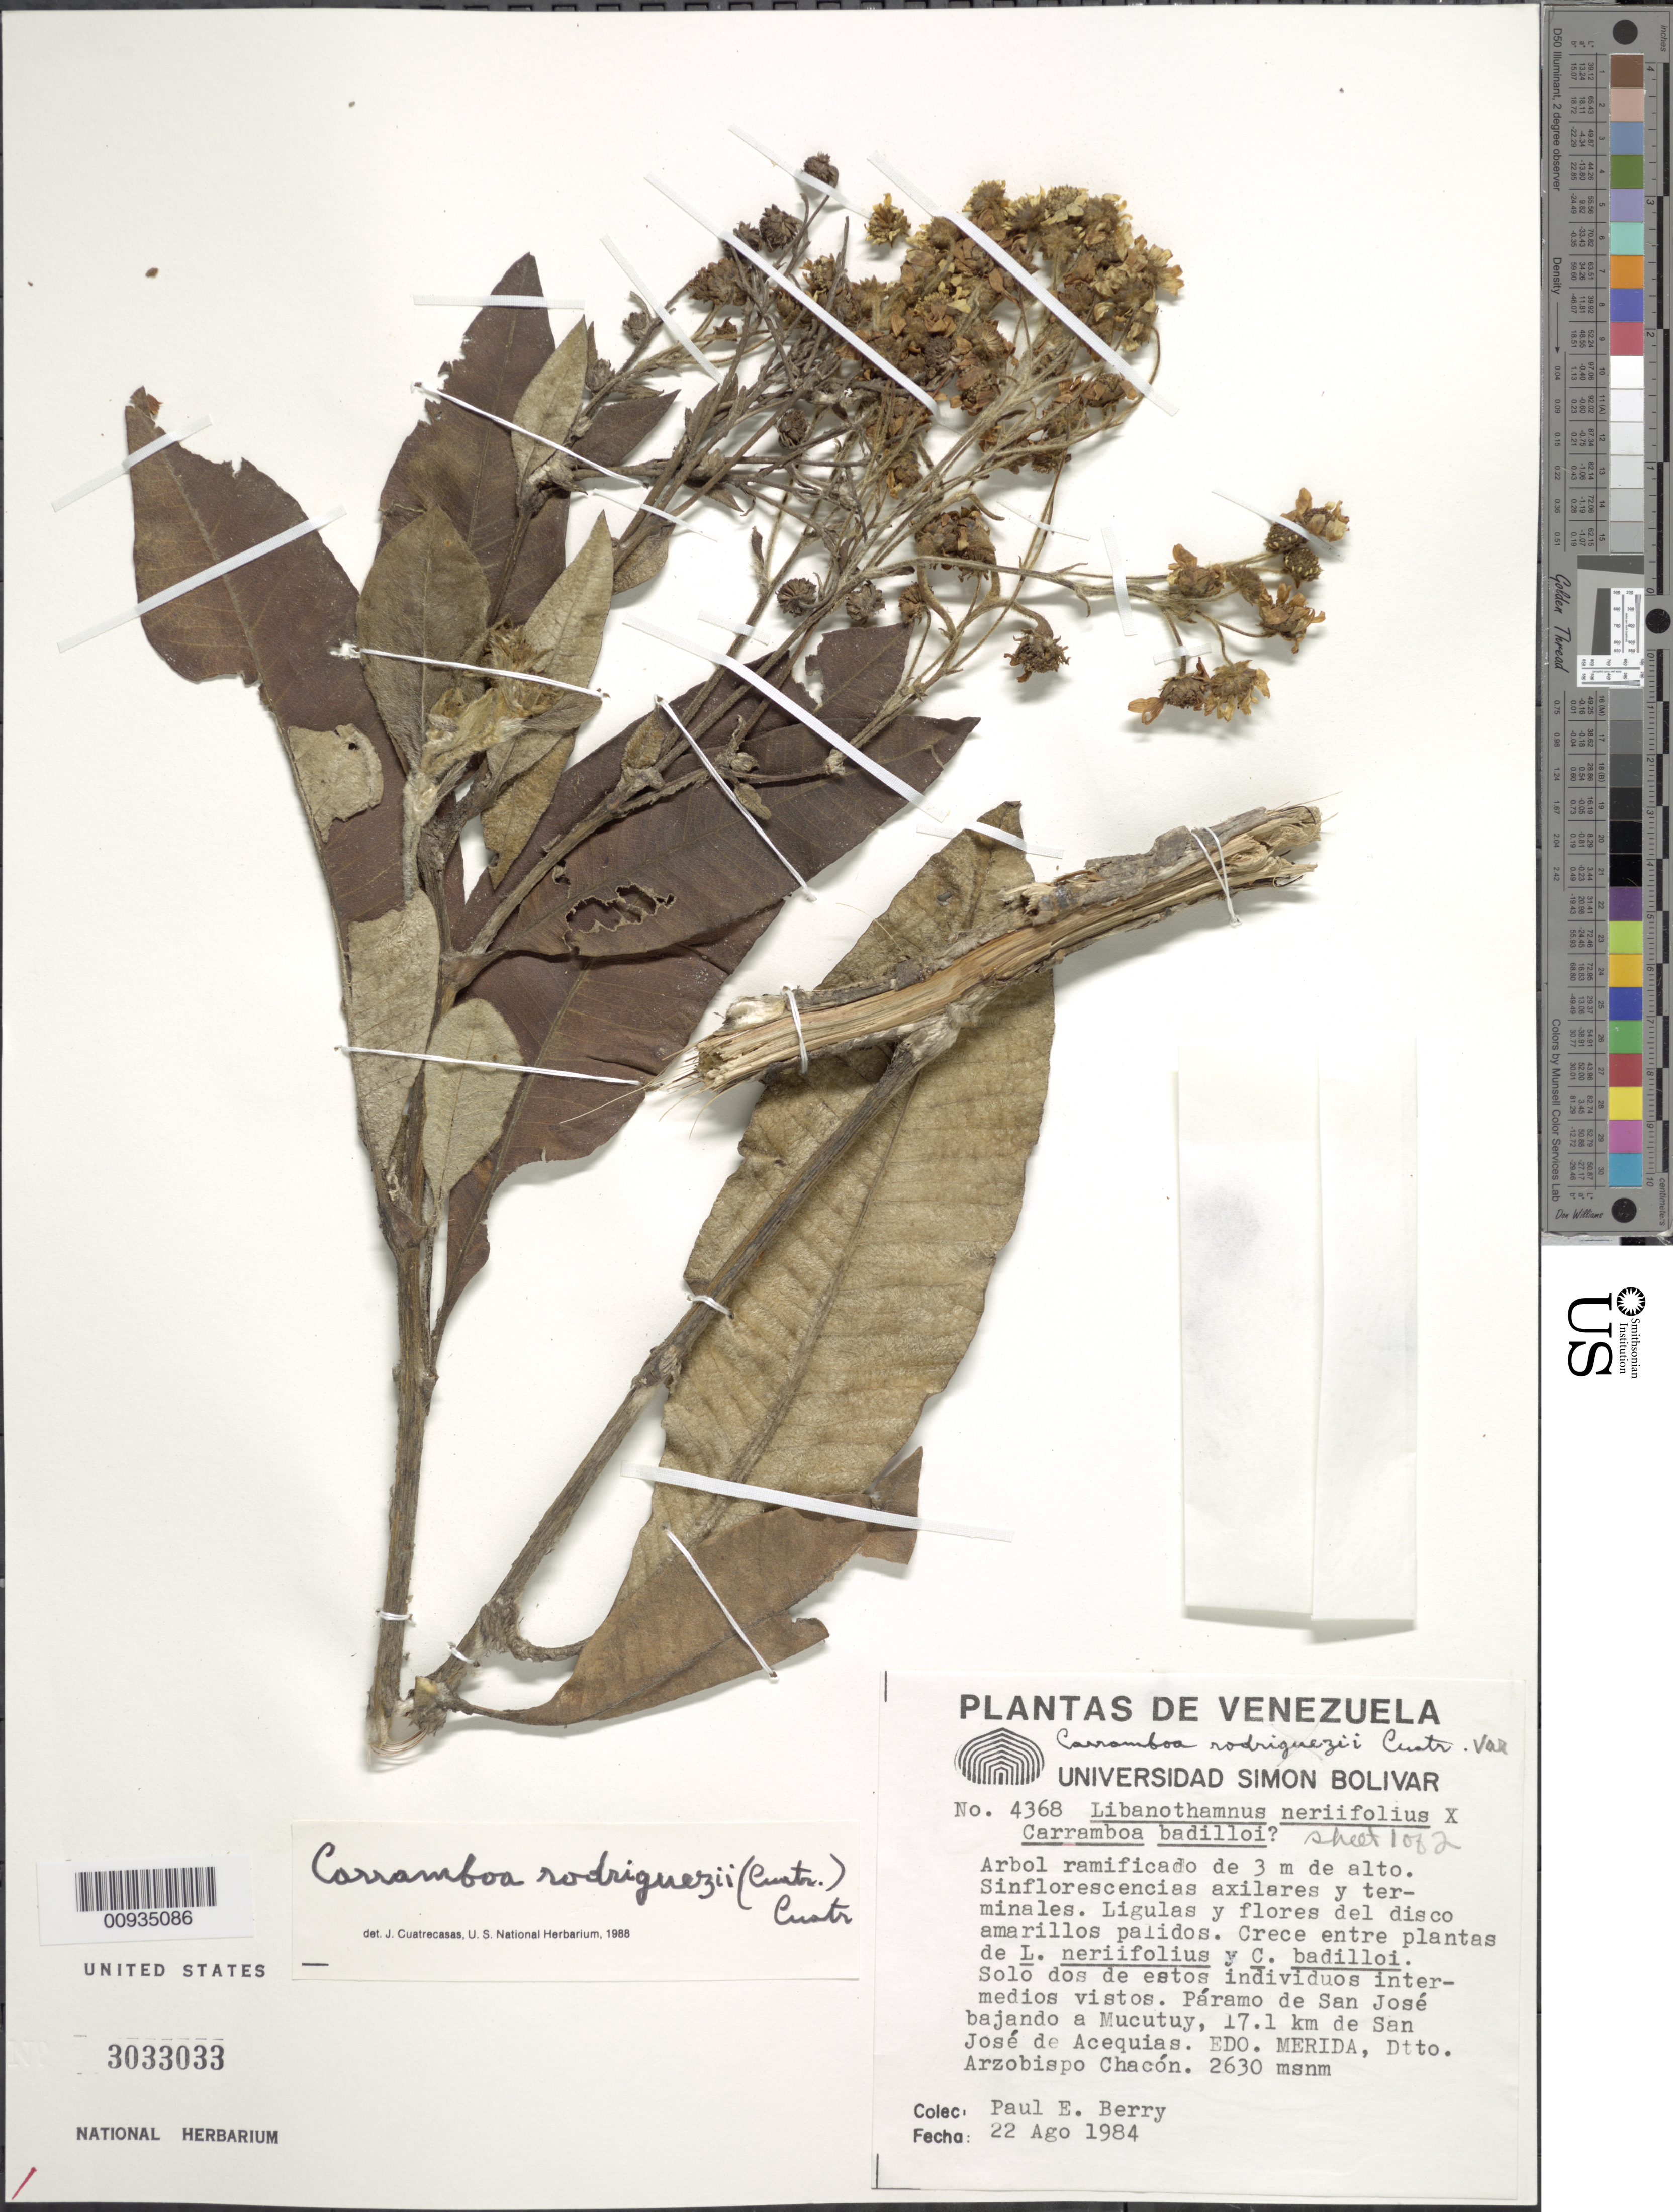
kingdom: Plantae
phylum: Tracheophyta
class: Magnoliopsida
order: Asterales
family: Asteraceae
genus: Carramboa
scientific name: Carramboa rodriguezii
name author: (Cuatrec.) Cuatrec.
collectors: P. E. Berry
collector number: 4368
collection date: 1984-08-22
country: Venezuela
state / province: Mérida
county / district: Arzobispo Chacón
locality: Páramo de San José. Bajando a Mucutuy, 17.1 km de San José de Acequias.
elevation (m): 2630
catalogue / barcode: US 3033033